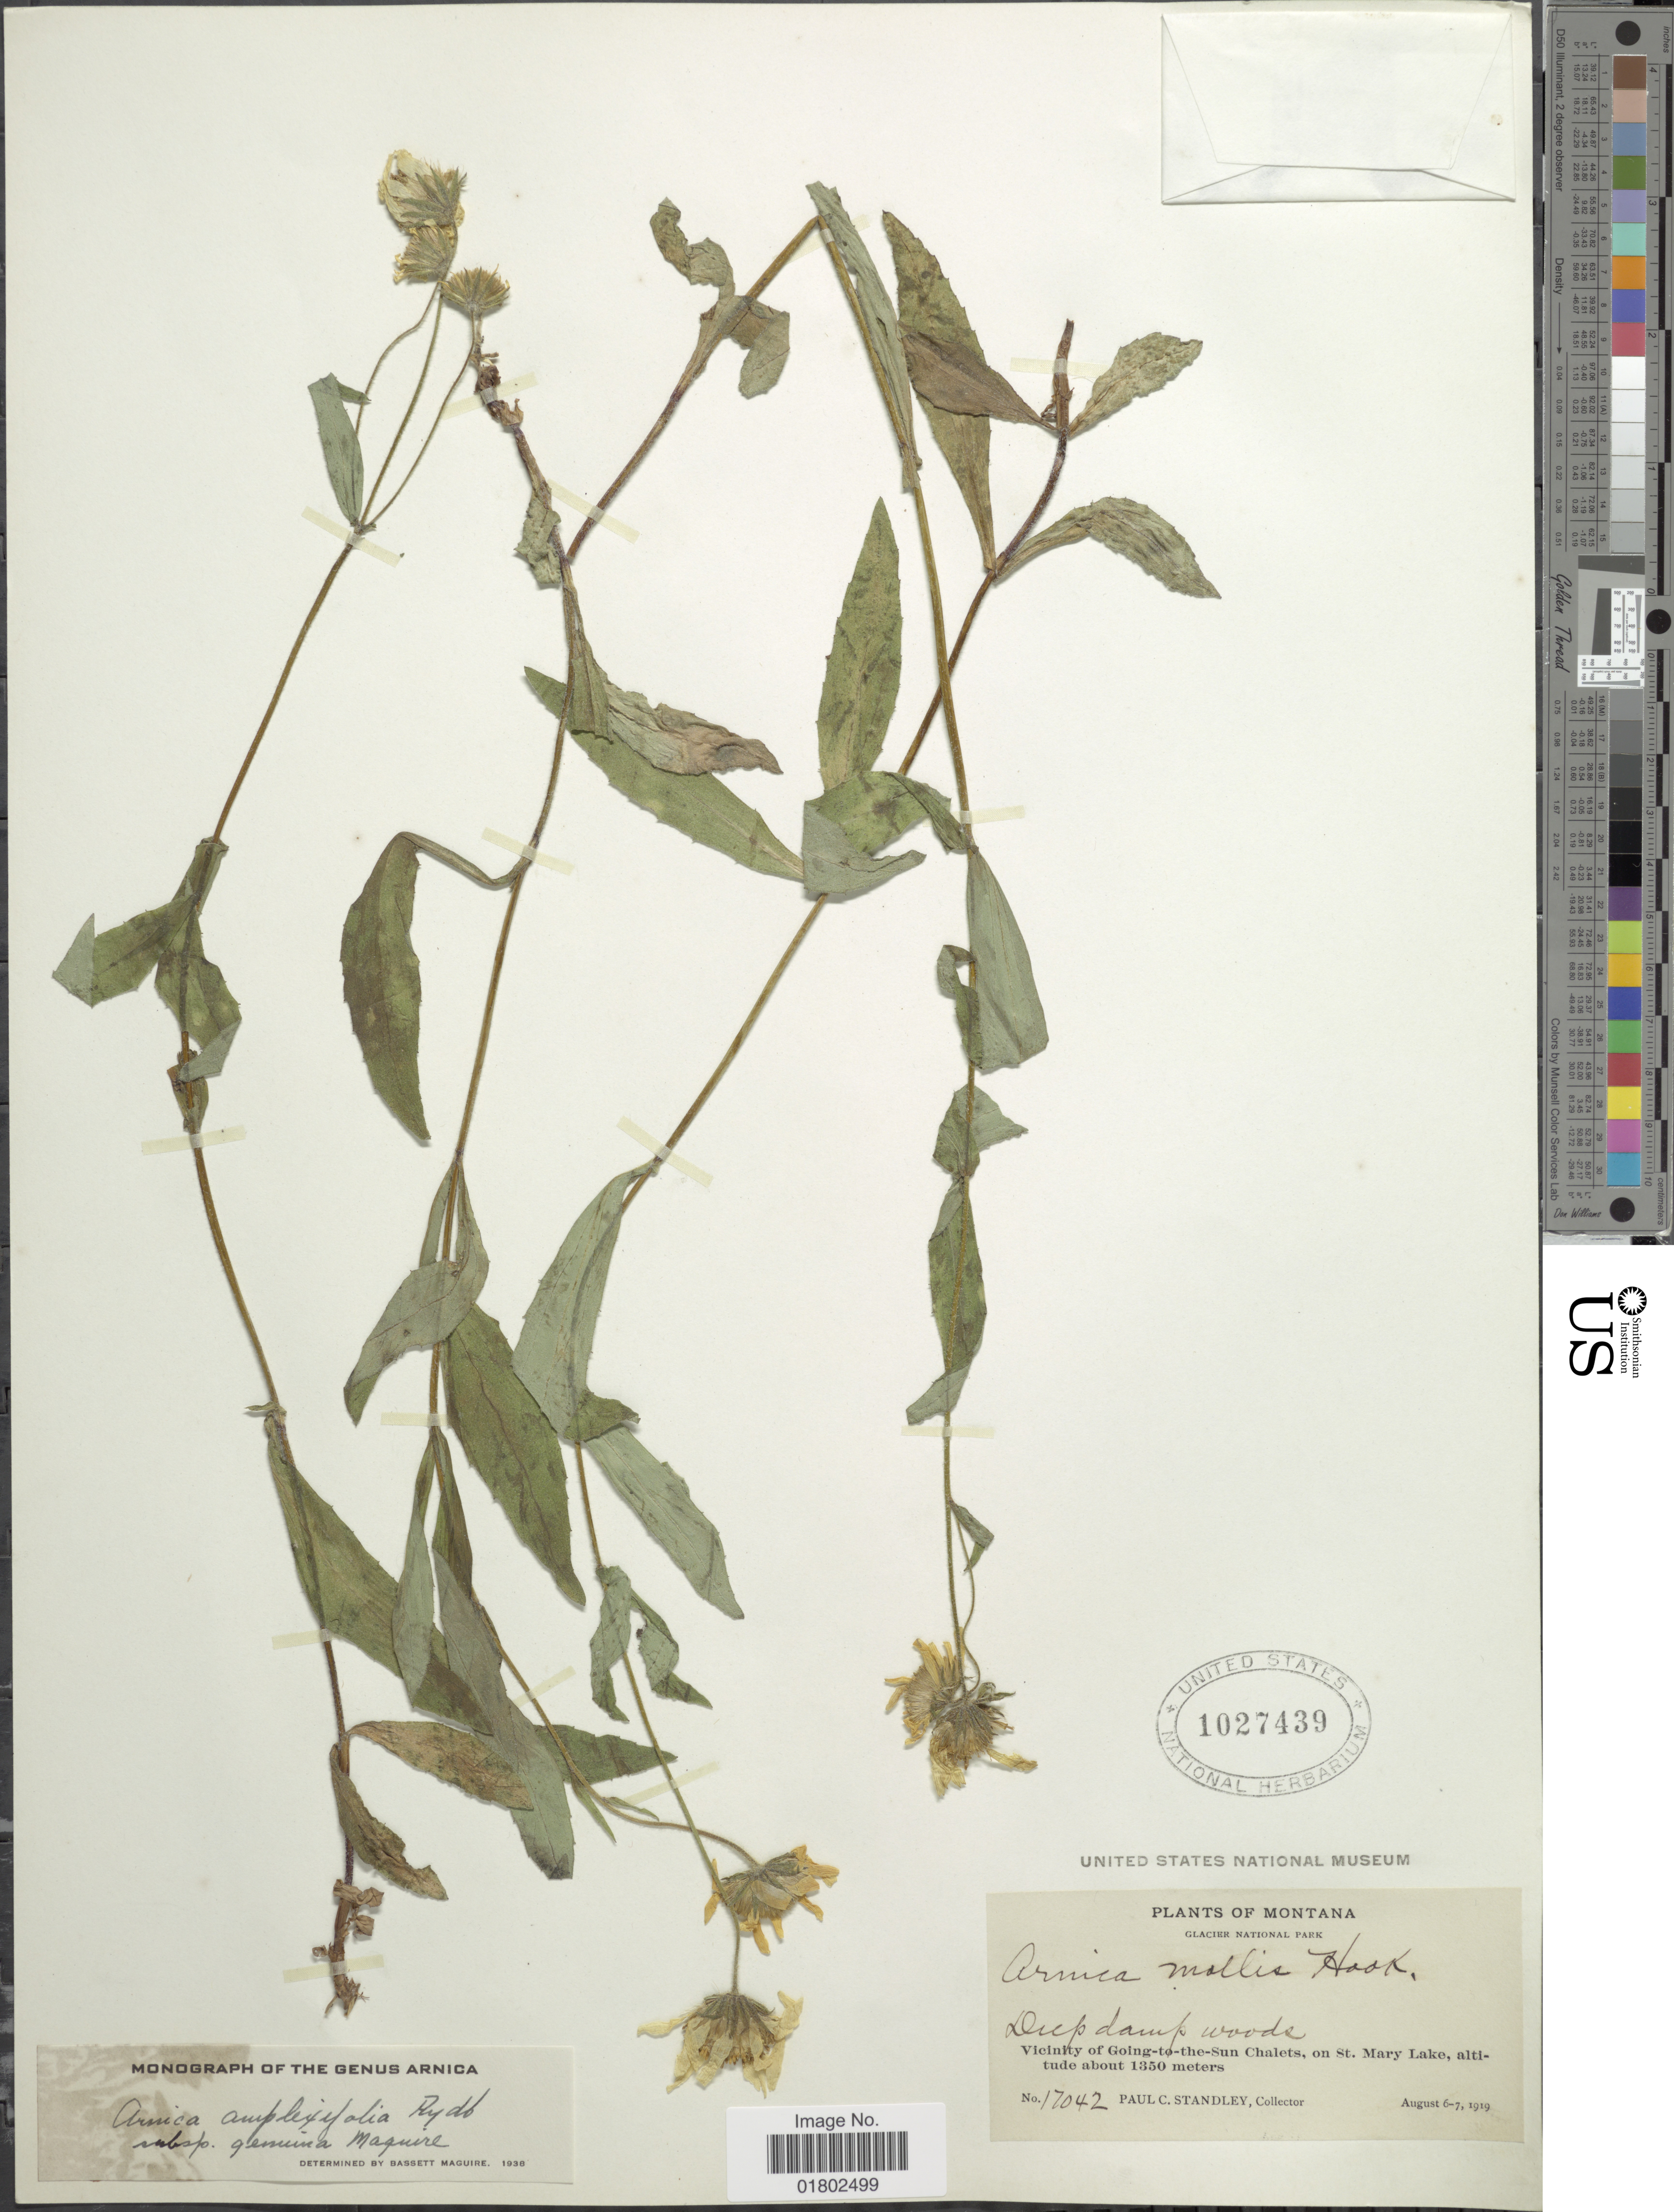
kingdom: Plantae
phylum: Tracheophyta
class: Magnoliopsida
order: Asterales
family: Asteraceae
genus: Arnica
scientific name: Arnica amplexifolia subsp. genuina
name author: Maguire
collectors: P. C. Standley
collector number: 17042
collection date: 1919-08-06/1919-08-07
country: United States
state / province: Montana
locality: Vicinity of Going-to=the-Sun Chalets, on St. Mary Lake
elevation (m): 1350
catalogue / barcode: US 1027439